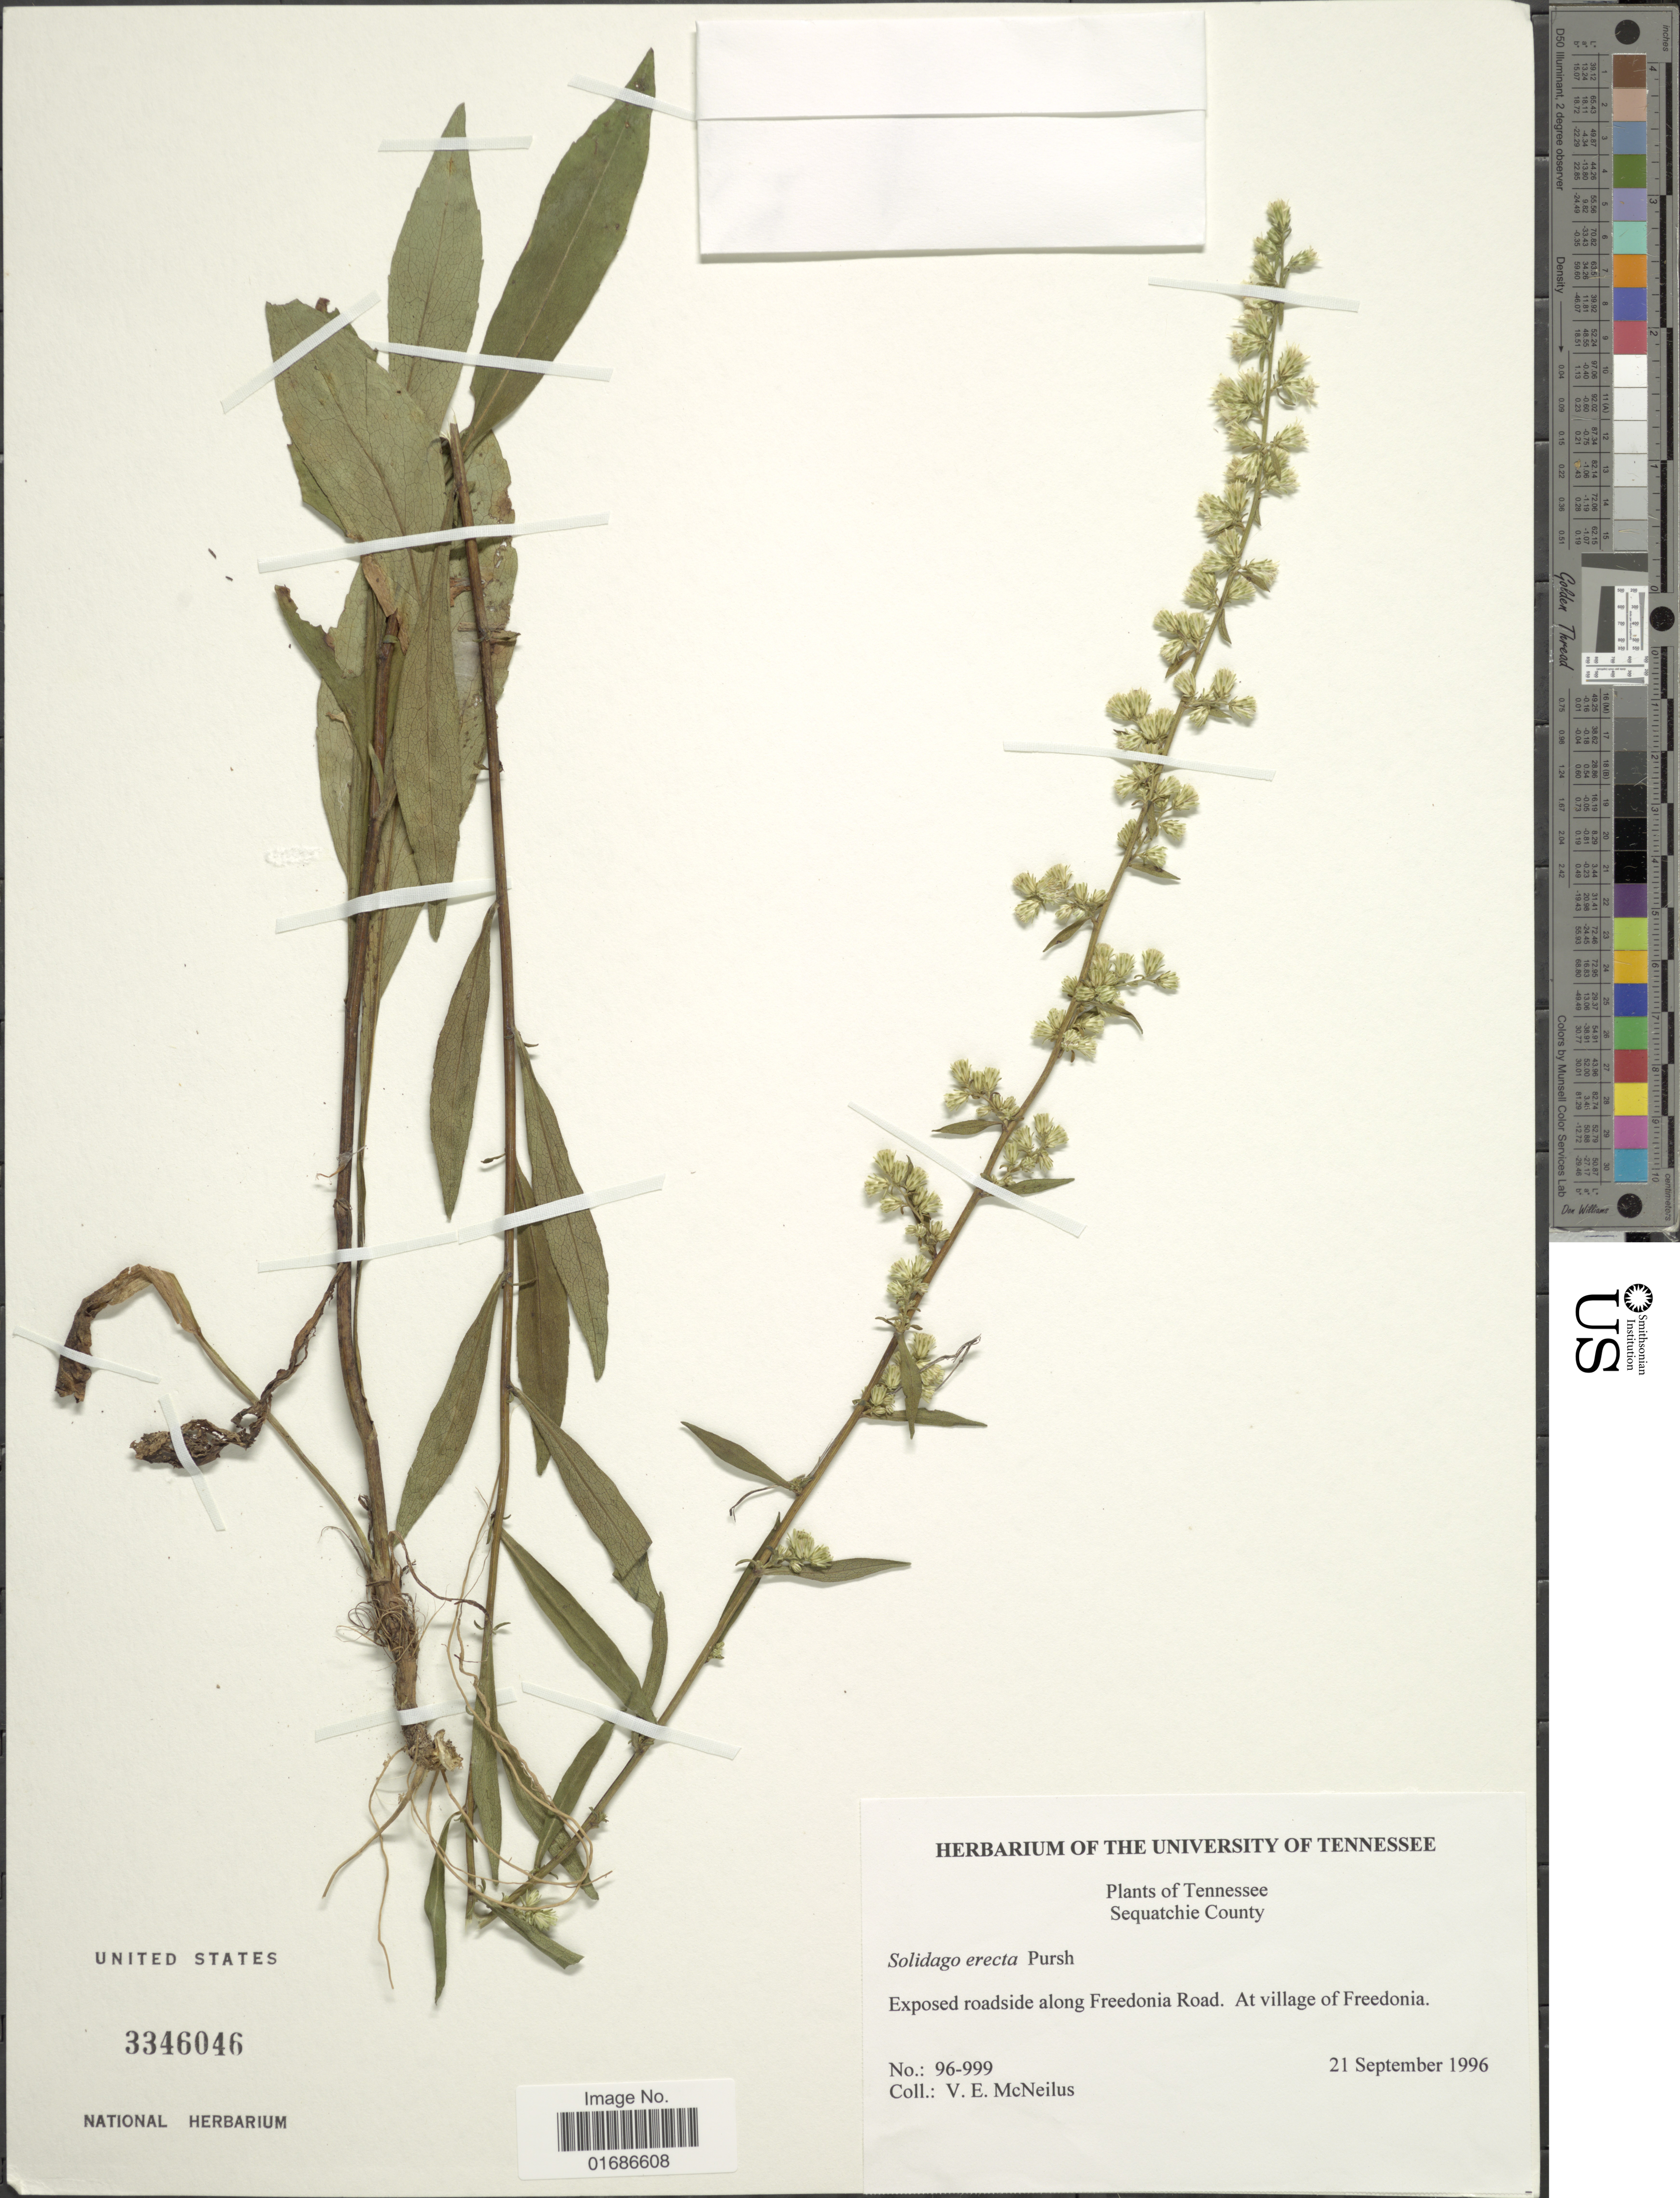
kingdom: Plantae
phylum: Tracheophyta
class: Magnoliopsida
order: Asterales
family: Asteraceae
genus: Solidago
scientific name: Solidago erecta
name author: Pursh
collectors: V. Mcneilus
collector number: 96-999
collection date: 1996-09-21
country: United States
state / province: Tennessee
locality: Sequatchie County, Exposed roadside along Freedonia Road. At village of Freedonia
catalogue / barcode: US 3346046